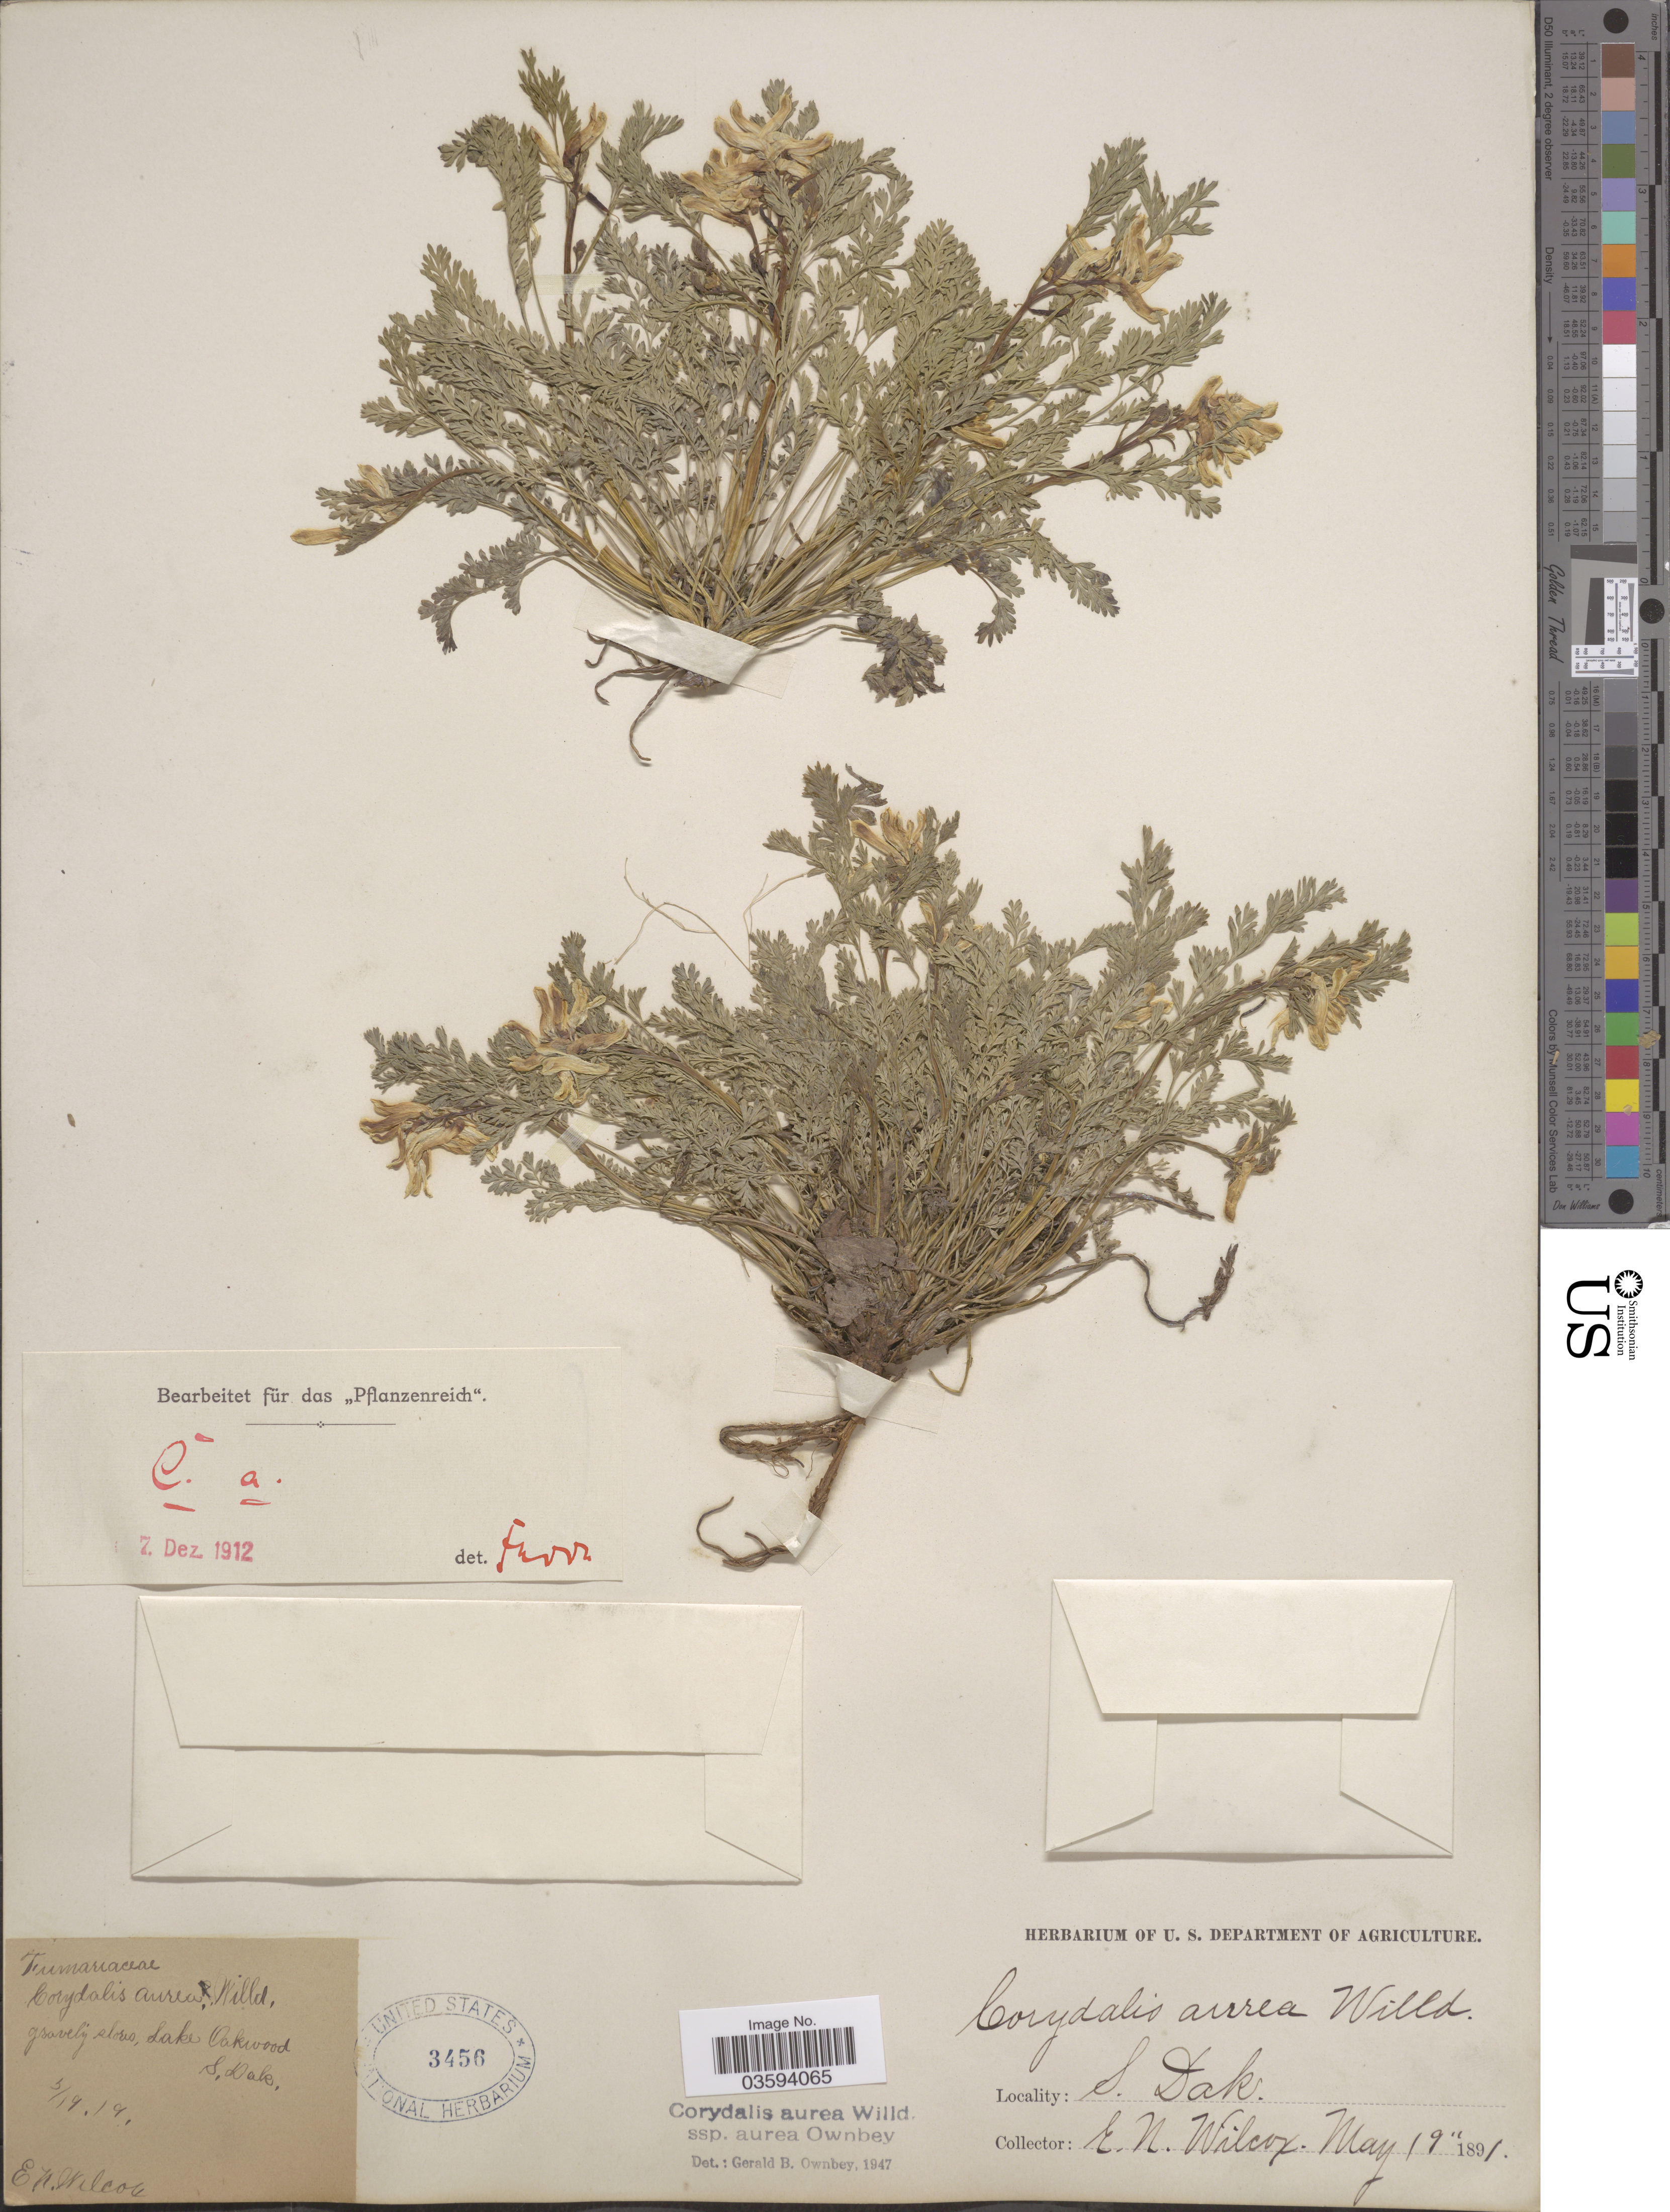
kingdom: Plantae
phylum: Tracheophyta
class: Magnoliopsida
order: Ranunculales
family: Papaveraceae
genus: Corydalis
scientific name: Corydalis aurea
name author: Willd.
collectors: E. Wilcox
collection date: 1891-05-19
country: United States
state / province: South Dakota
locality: Lake Oakwood.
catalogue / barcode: US 3456